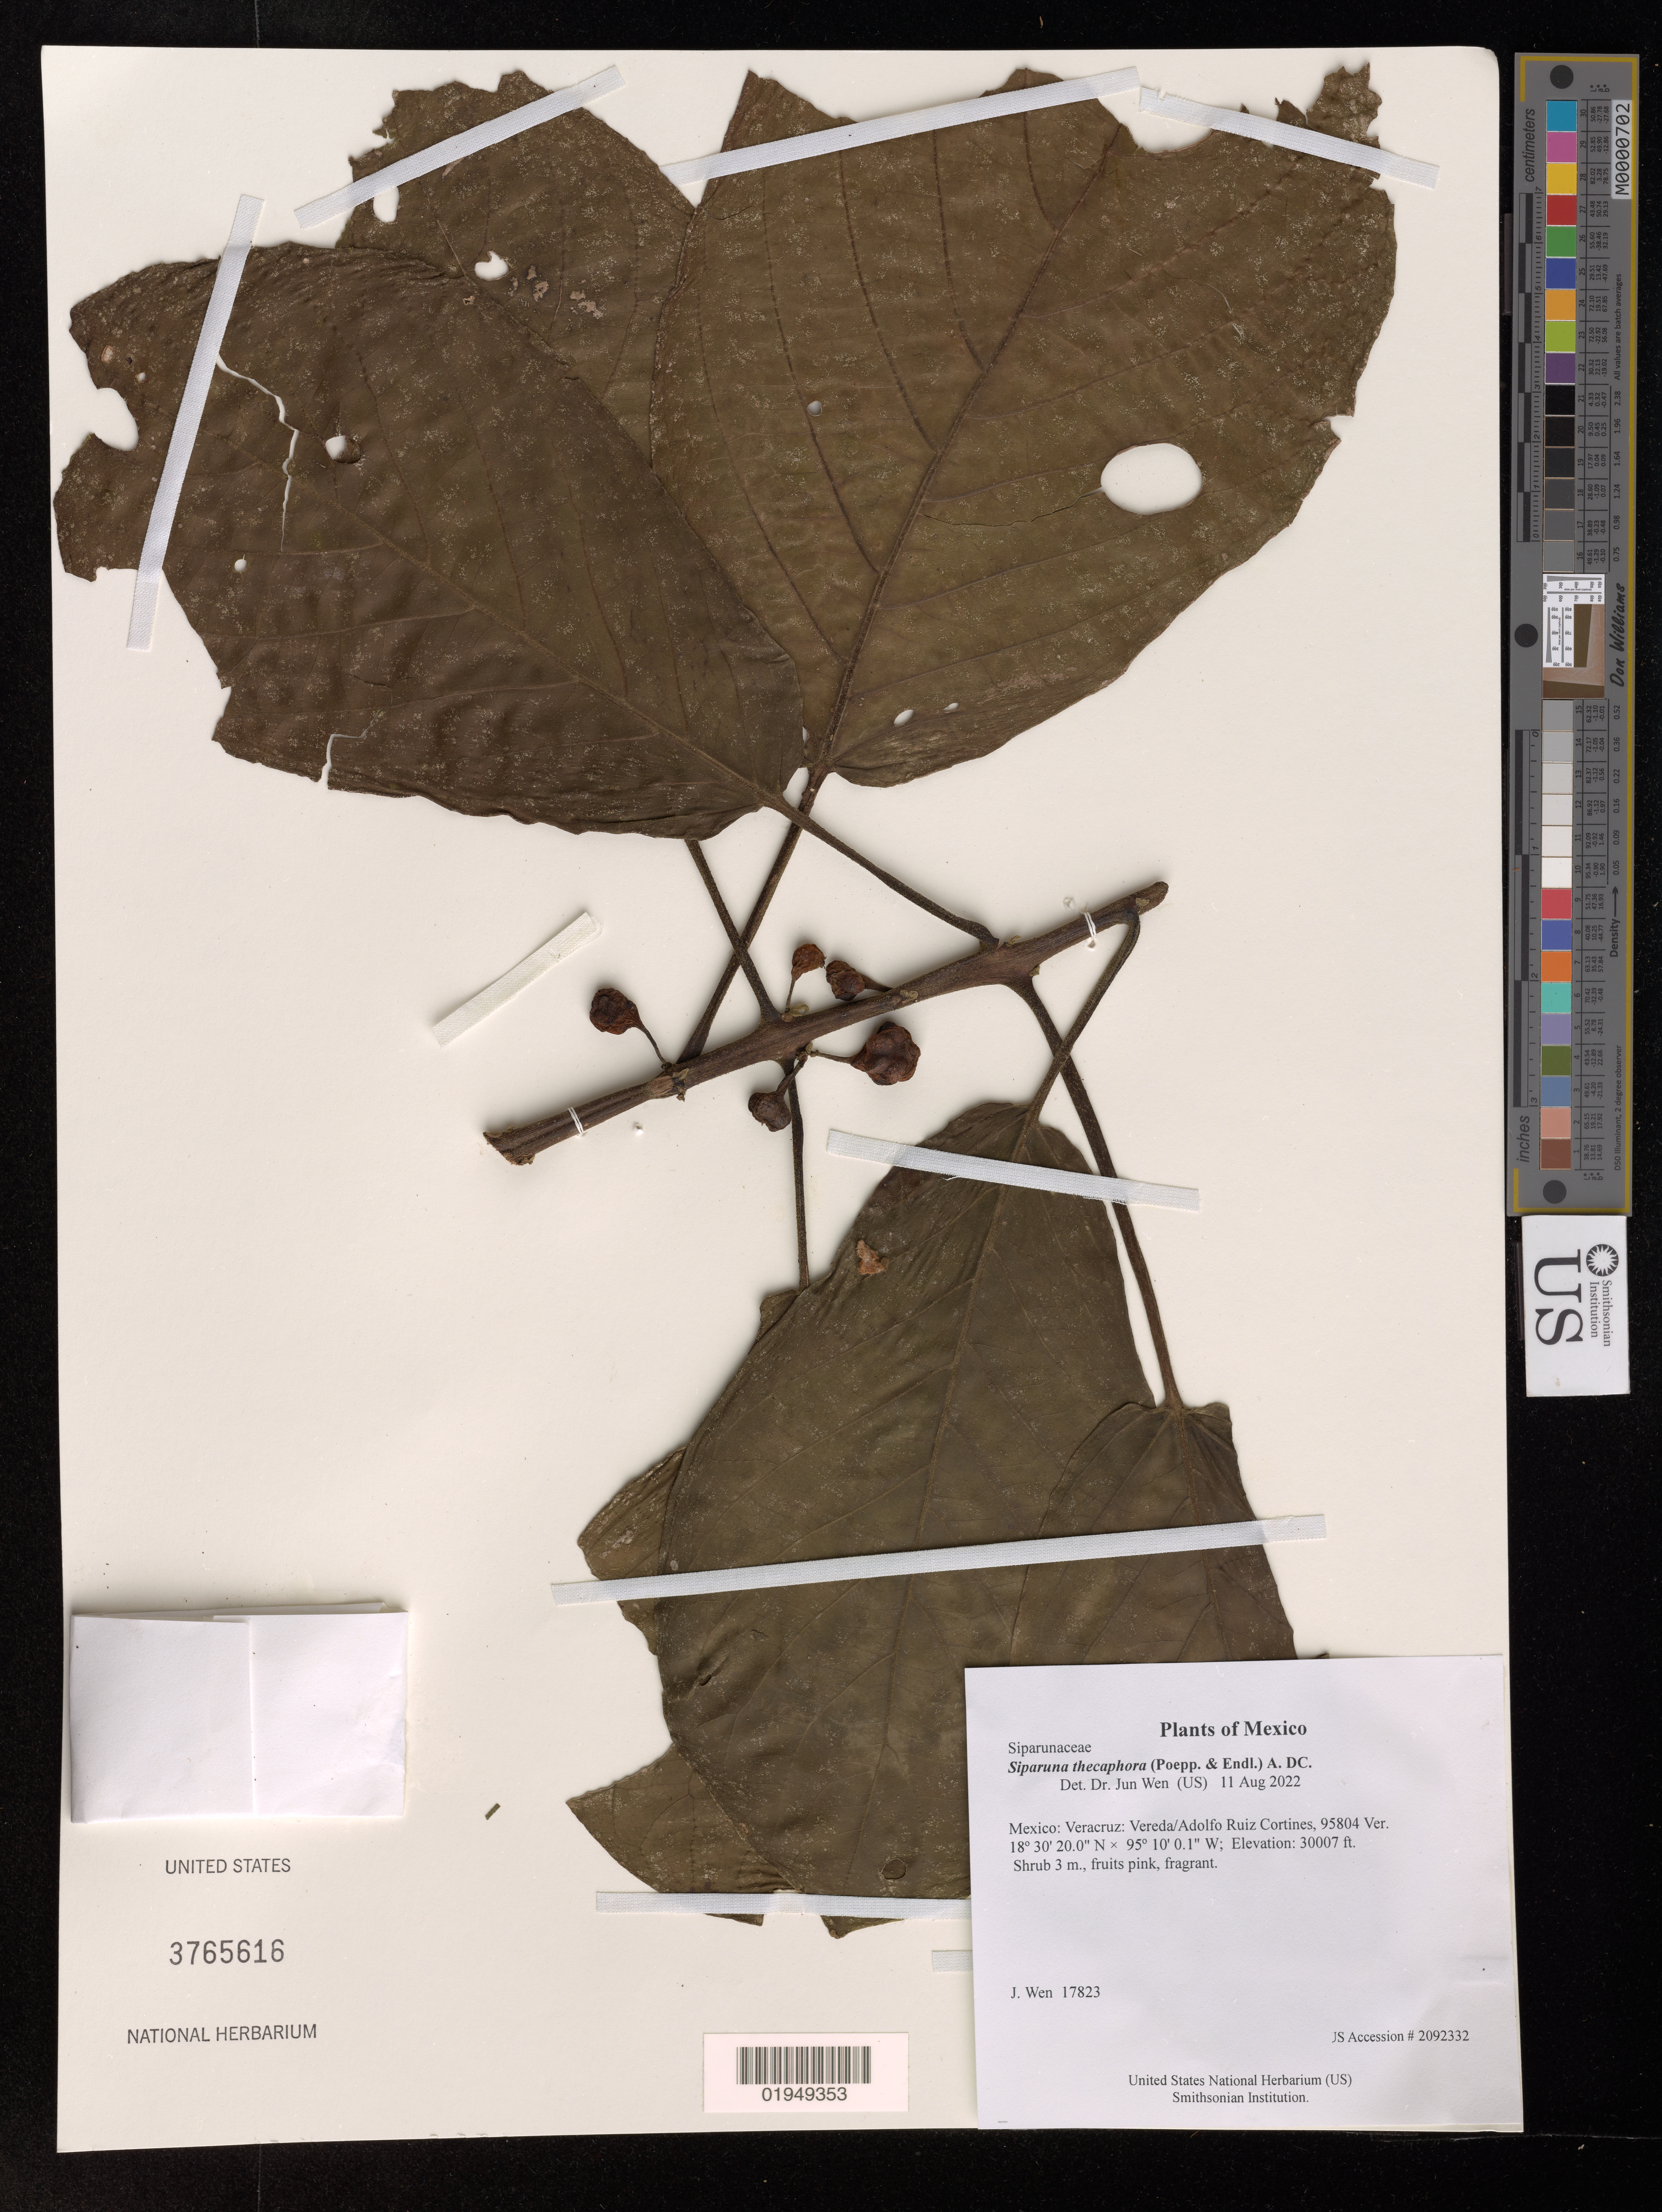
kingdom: Plantae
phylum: Tracheophyta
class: Magnoliopsida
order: Laurales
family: Siparunaceae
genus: Siparuna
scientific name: Siparuna thecaphora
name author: (Poepp. & Endl.) A. DC.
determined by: Wen, Jun, (BOT), Smithsonian Institution - National Museum of Natural History (UNITED STATES)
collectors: J. Wen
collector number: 17823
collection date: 2022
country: Mexico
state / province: Veracruz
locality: Vereda/Adolfo Ruiz Cortines, 95804 Ver.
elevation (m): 9146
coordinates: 18 30333 N, 95 10.002 W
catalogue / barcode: US 3765616